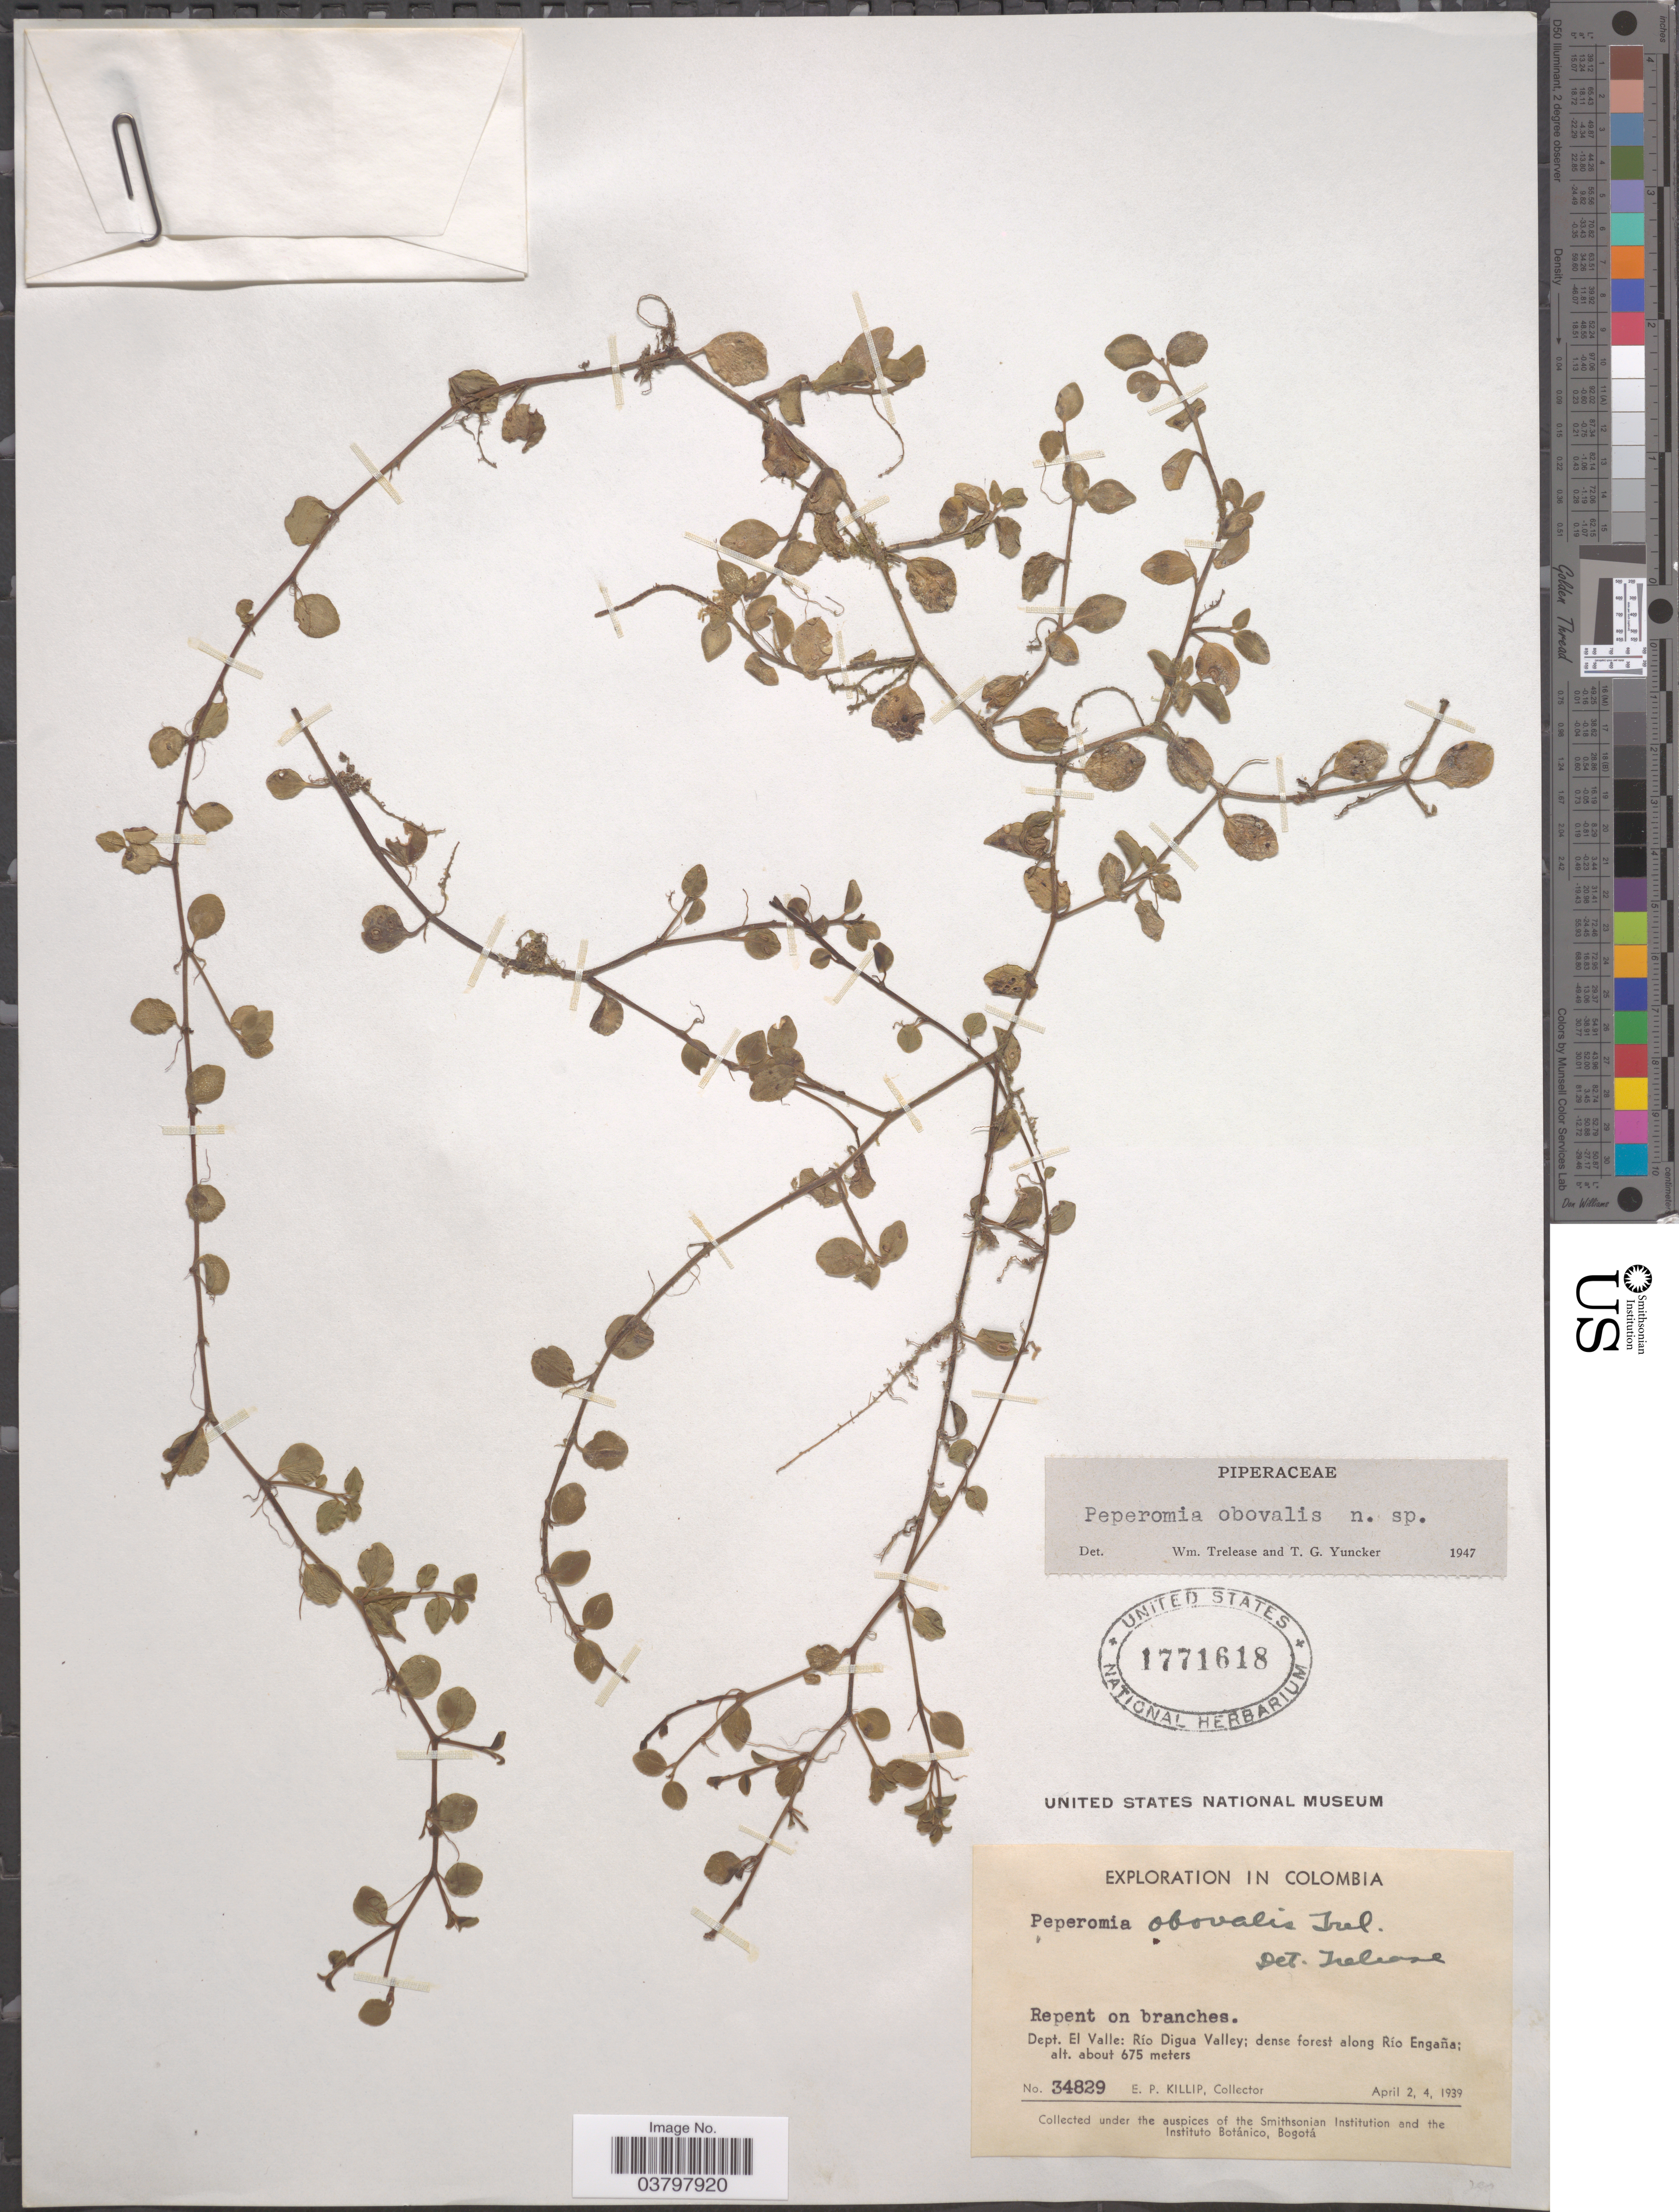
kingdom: Plantae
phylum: Tracheophyta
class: Magnoliopsida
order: Piperales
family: Piperaceae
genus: Peperomia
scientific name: Peperomia obovalis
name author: Trel. & Yunck.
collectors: E. P. Killip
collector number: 34829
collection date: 1939-04-02/1939-04-04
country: Colombia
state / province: Valle del Cauca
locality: Dept. El Valle: Río Digua Valley; dense forest along Río Engaña.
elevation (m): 675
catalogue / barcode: US 1771618